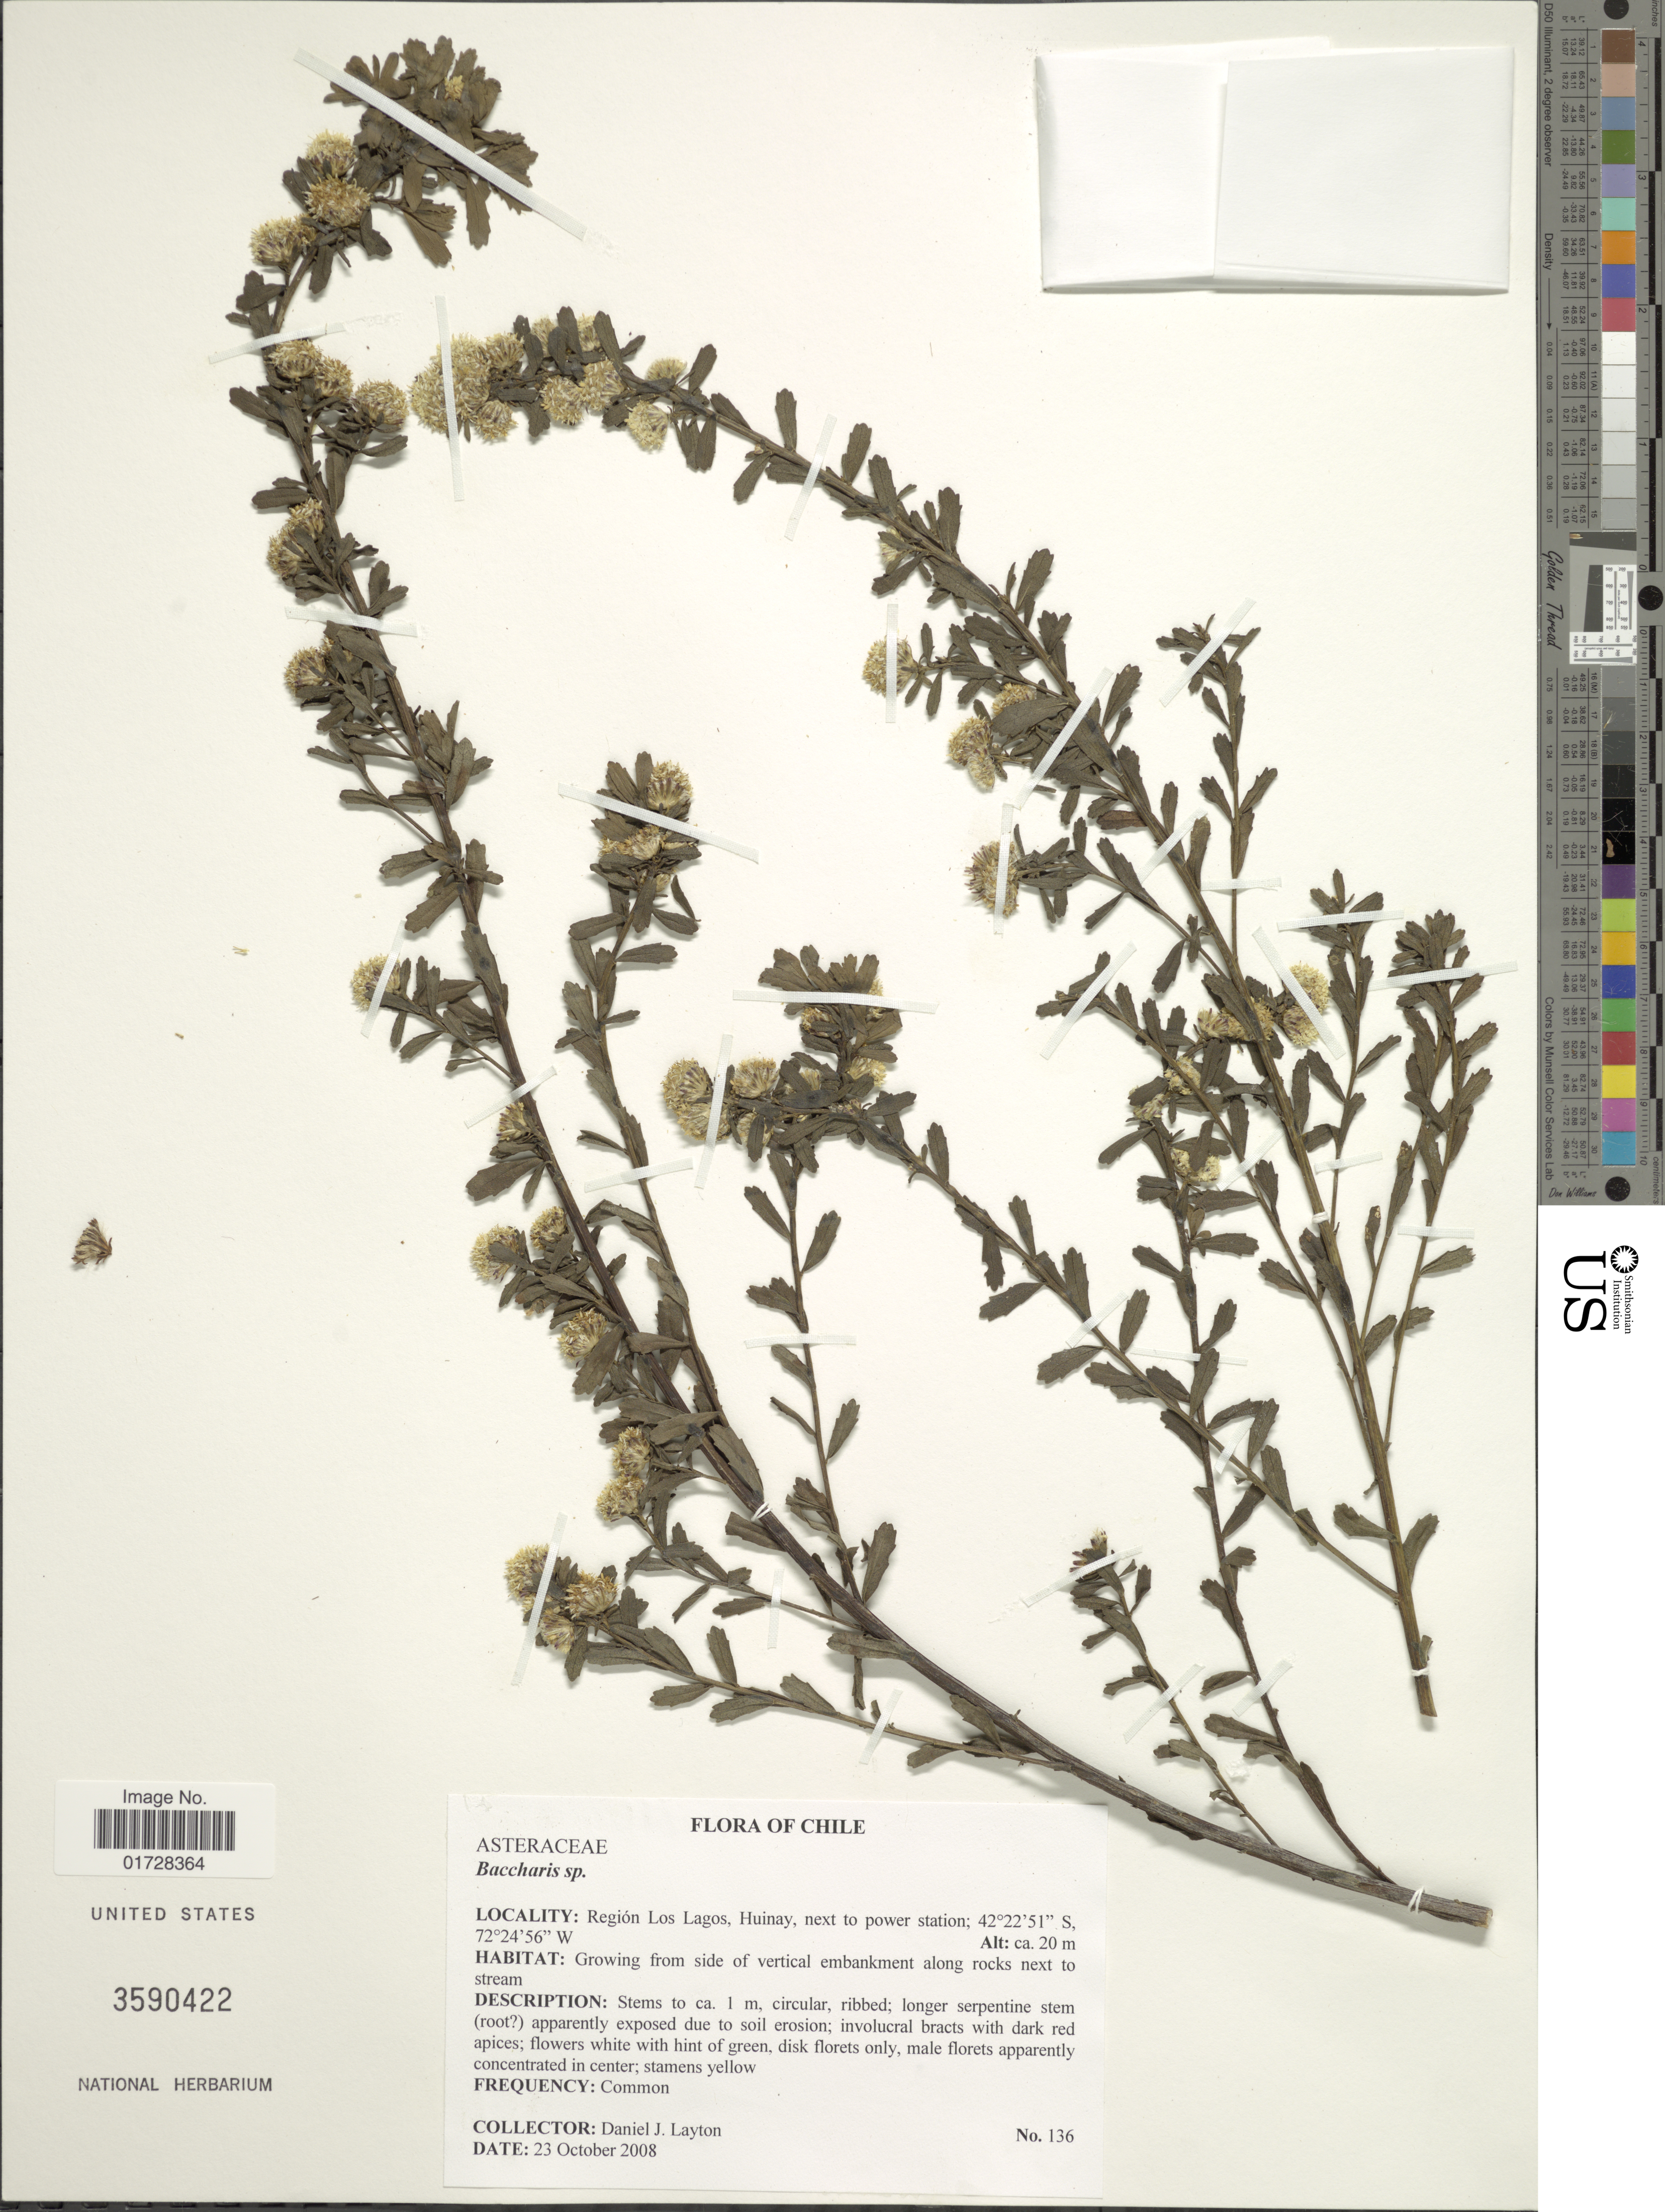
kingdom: Plantae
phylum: Tracheophyta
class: Magnoliopsida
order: Asterales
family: Asteraceae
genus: Baccharis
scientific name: Baccharis sp.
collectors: D. J. Layton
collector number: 136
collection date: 2008-10-23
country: Chile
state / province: Los Lagos (X)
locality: Huinay, next to power station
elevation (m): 20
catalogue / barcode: US 3590422